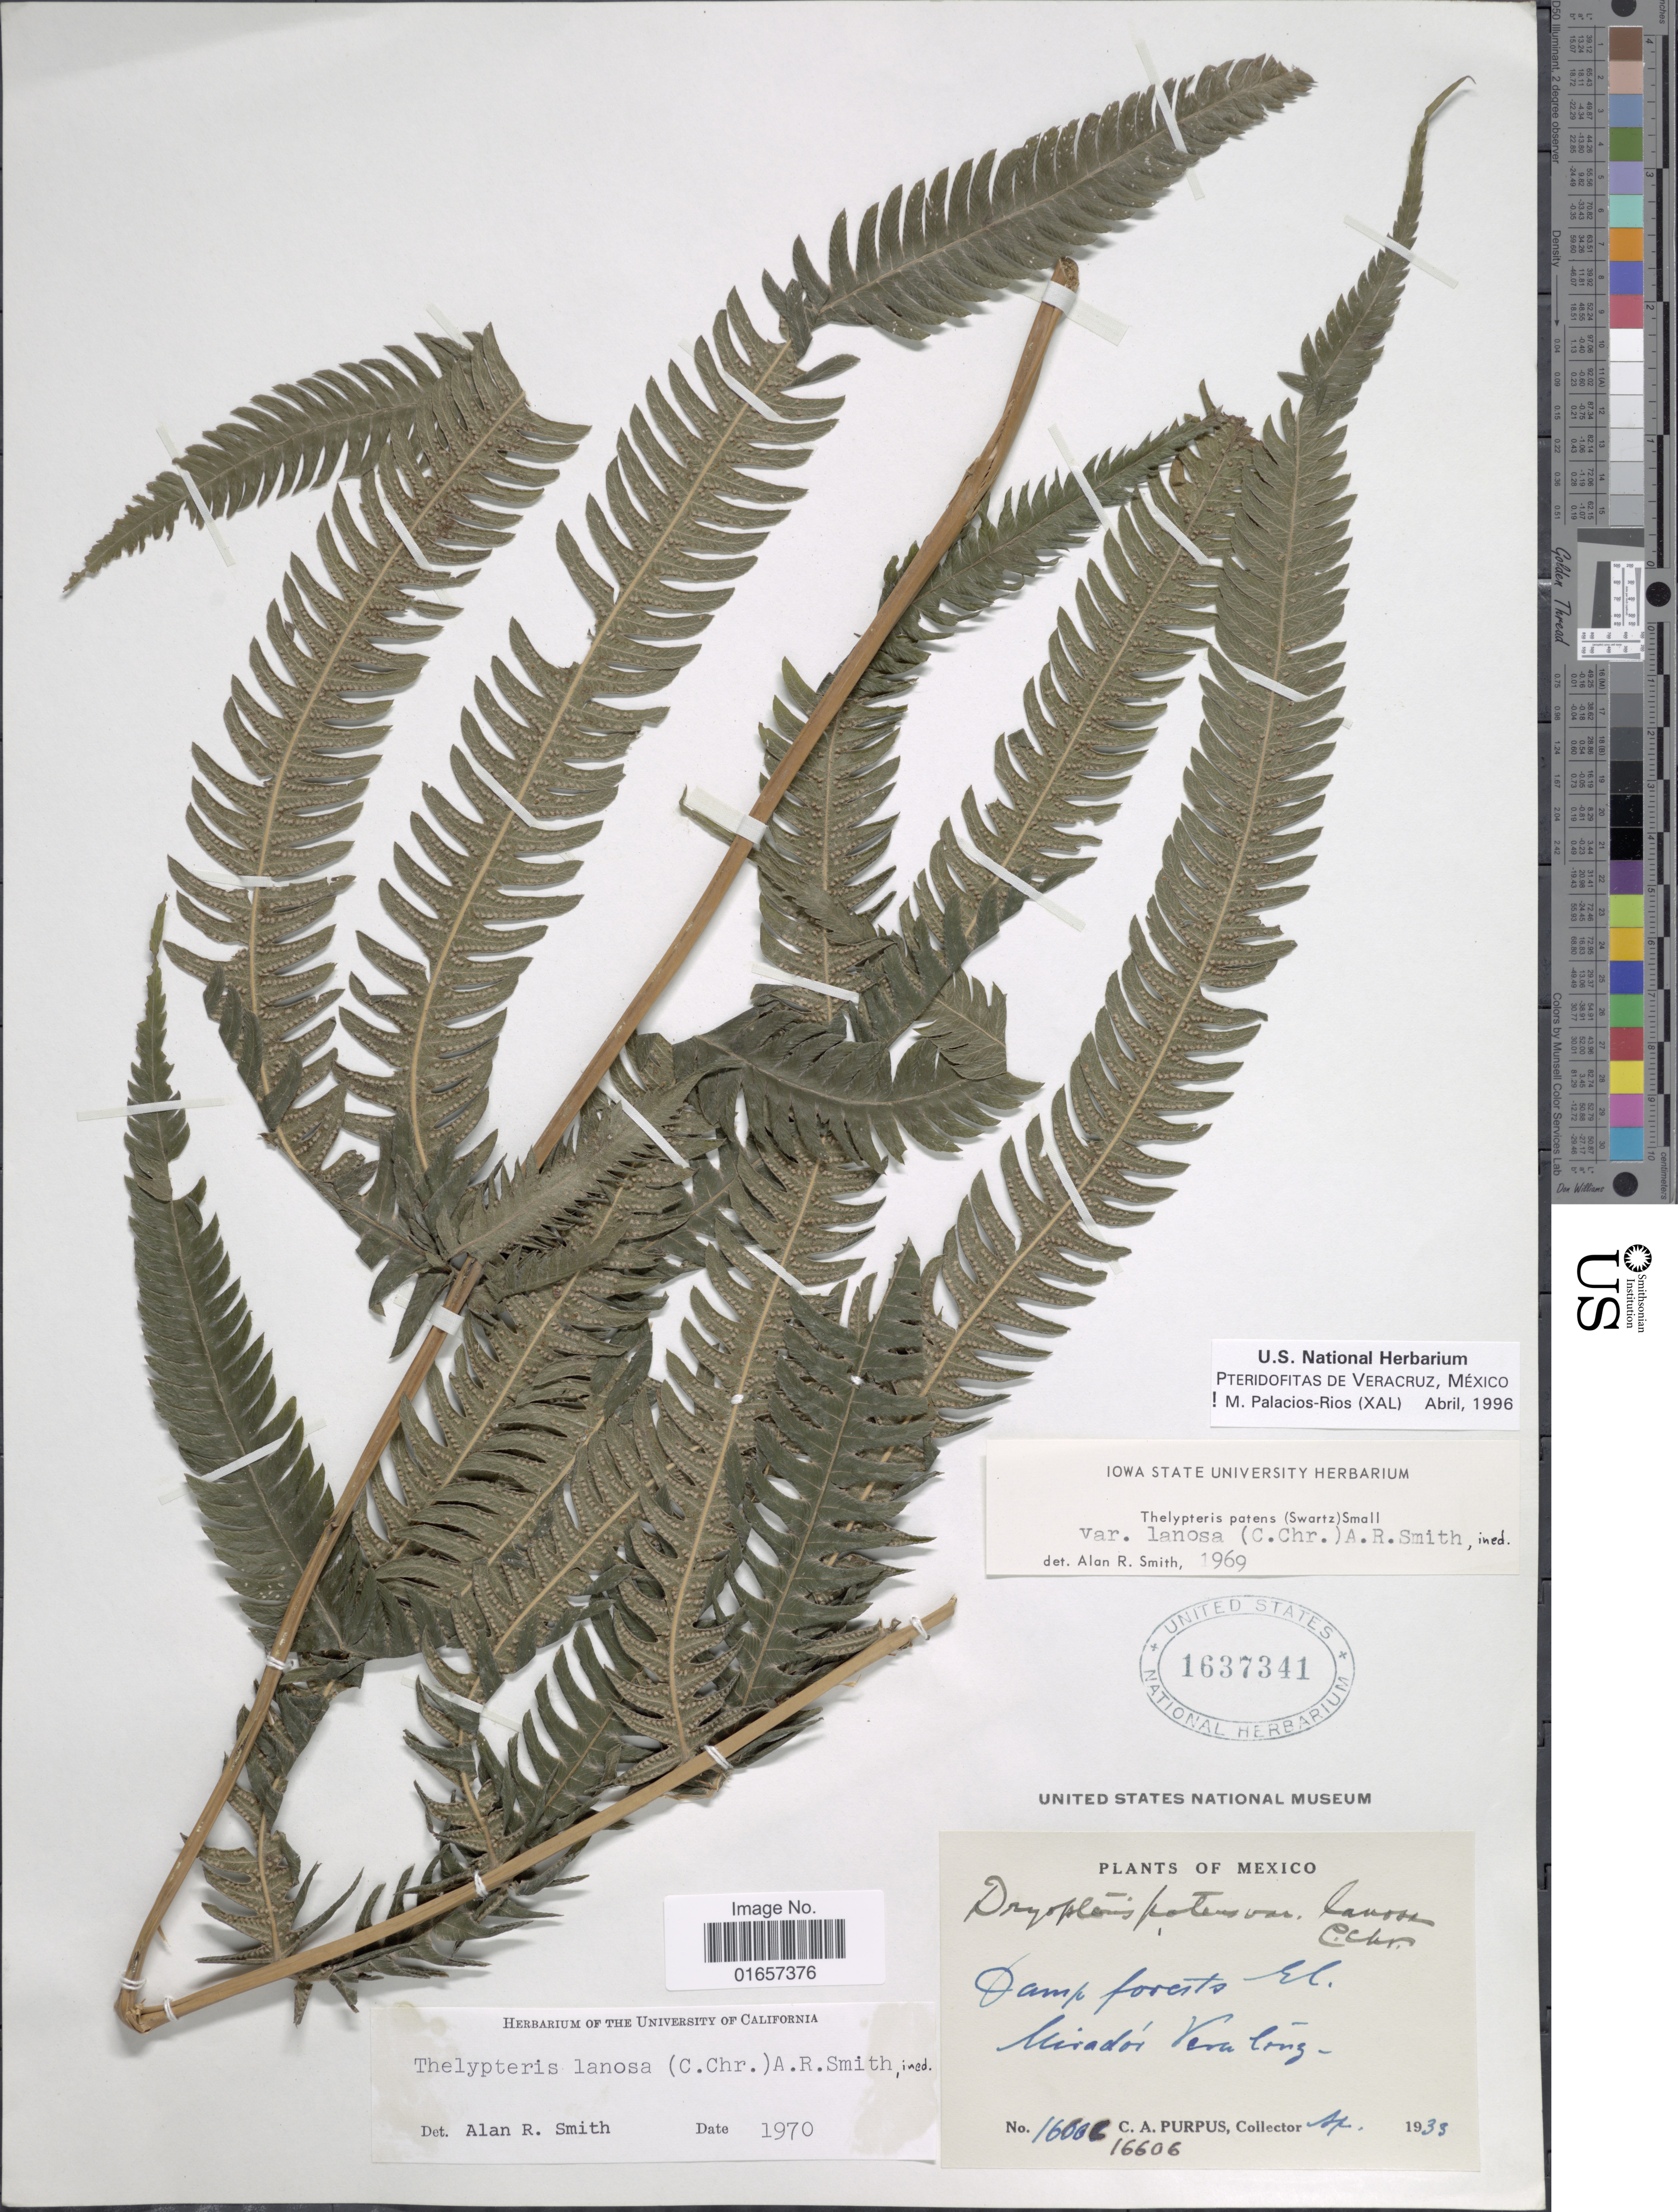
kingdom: Plantae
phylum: Tracheophyta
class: Polypodiopsida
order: Polypodiales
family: Thelypteridaceae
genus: Christella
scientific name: Christella lanosa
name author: (C. Chr.) Á. Löve & D. Löve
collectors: C. A. Purpus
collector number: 16606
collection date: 1933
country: Mexico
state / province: Veracruz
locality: Mexico, Damp forest, El Mirador, Vera Cruz.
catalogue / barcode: US 1637341